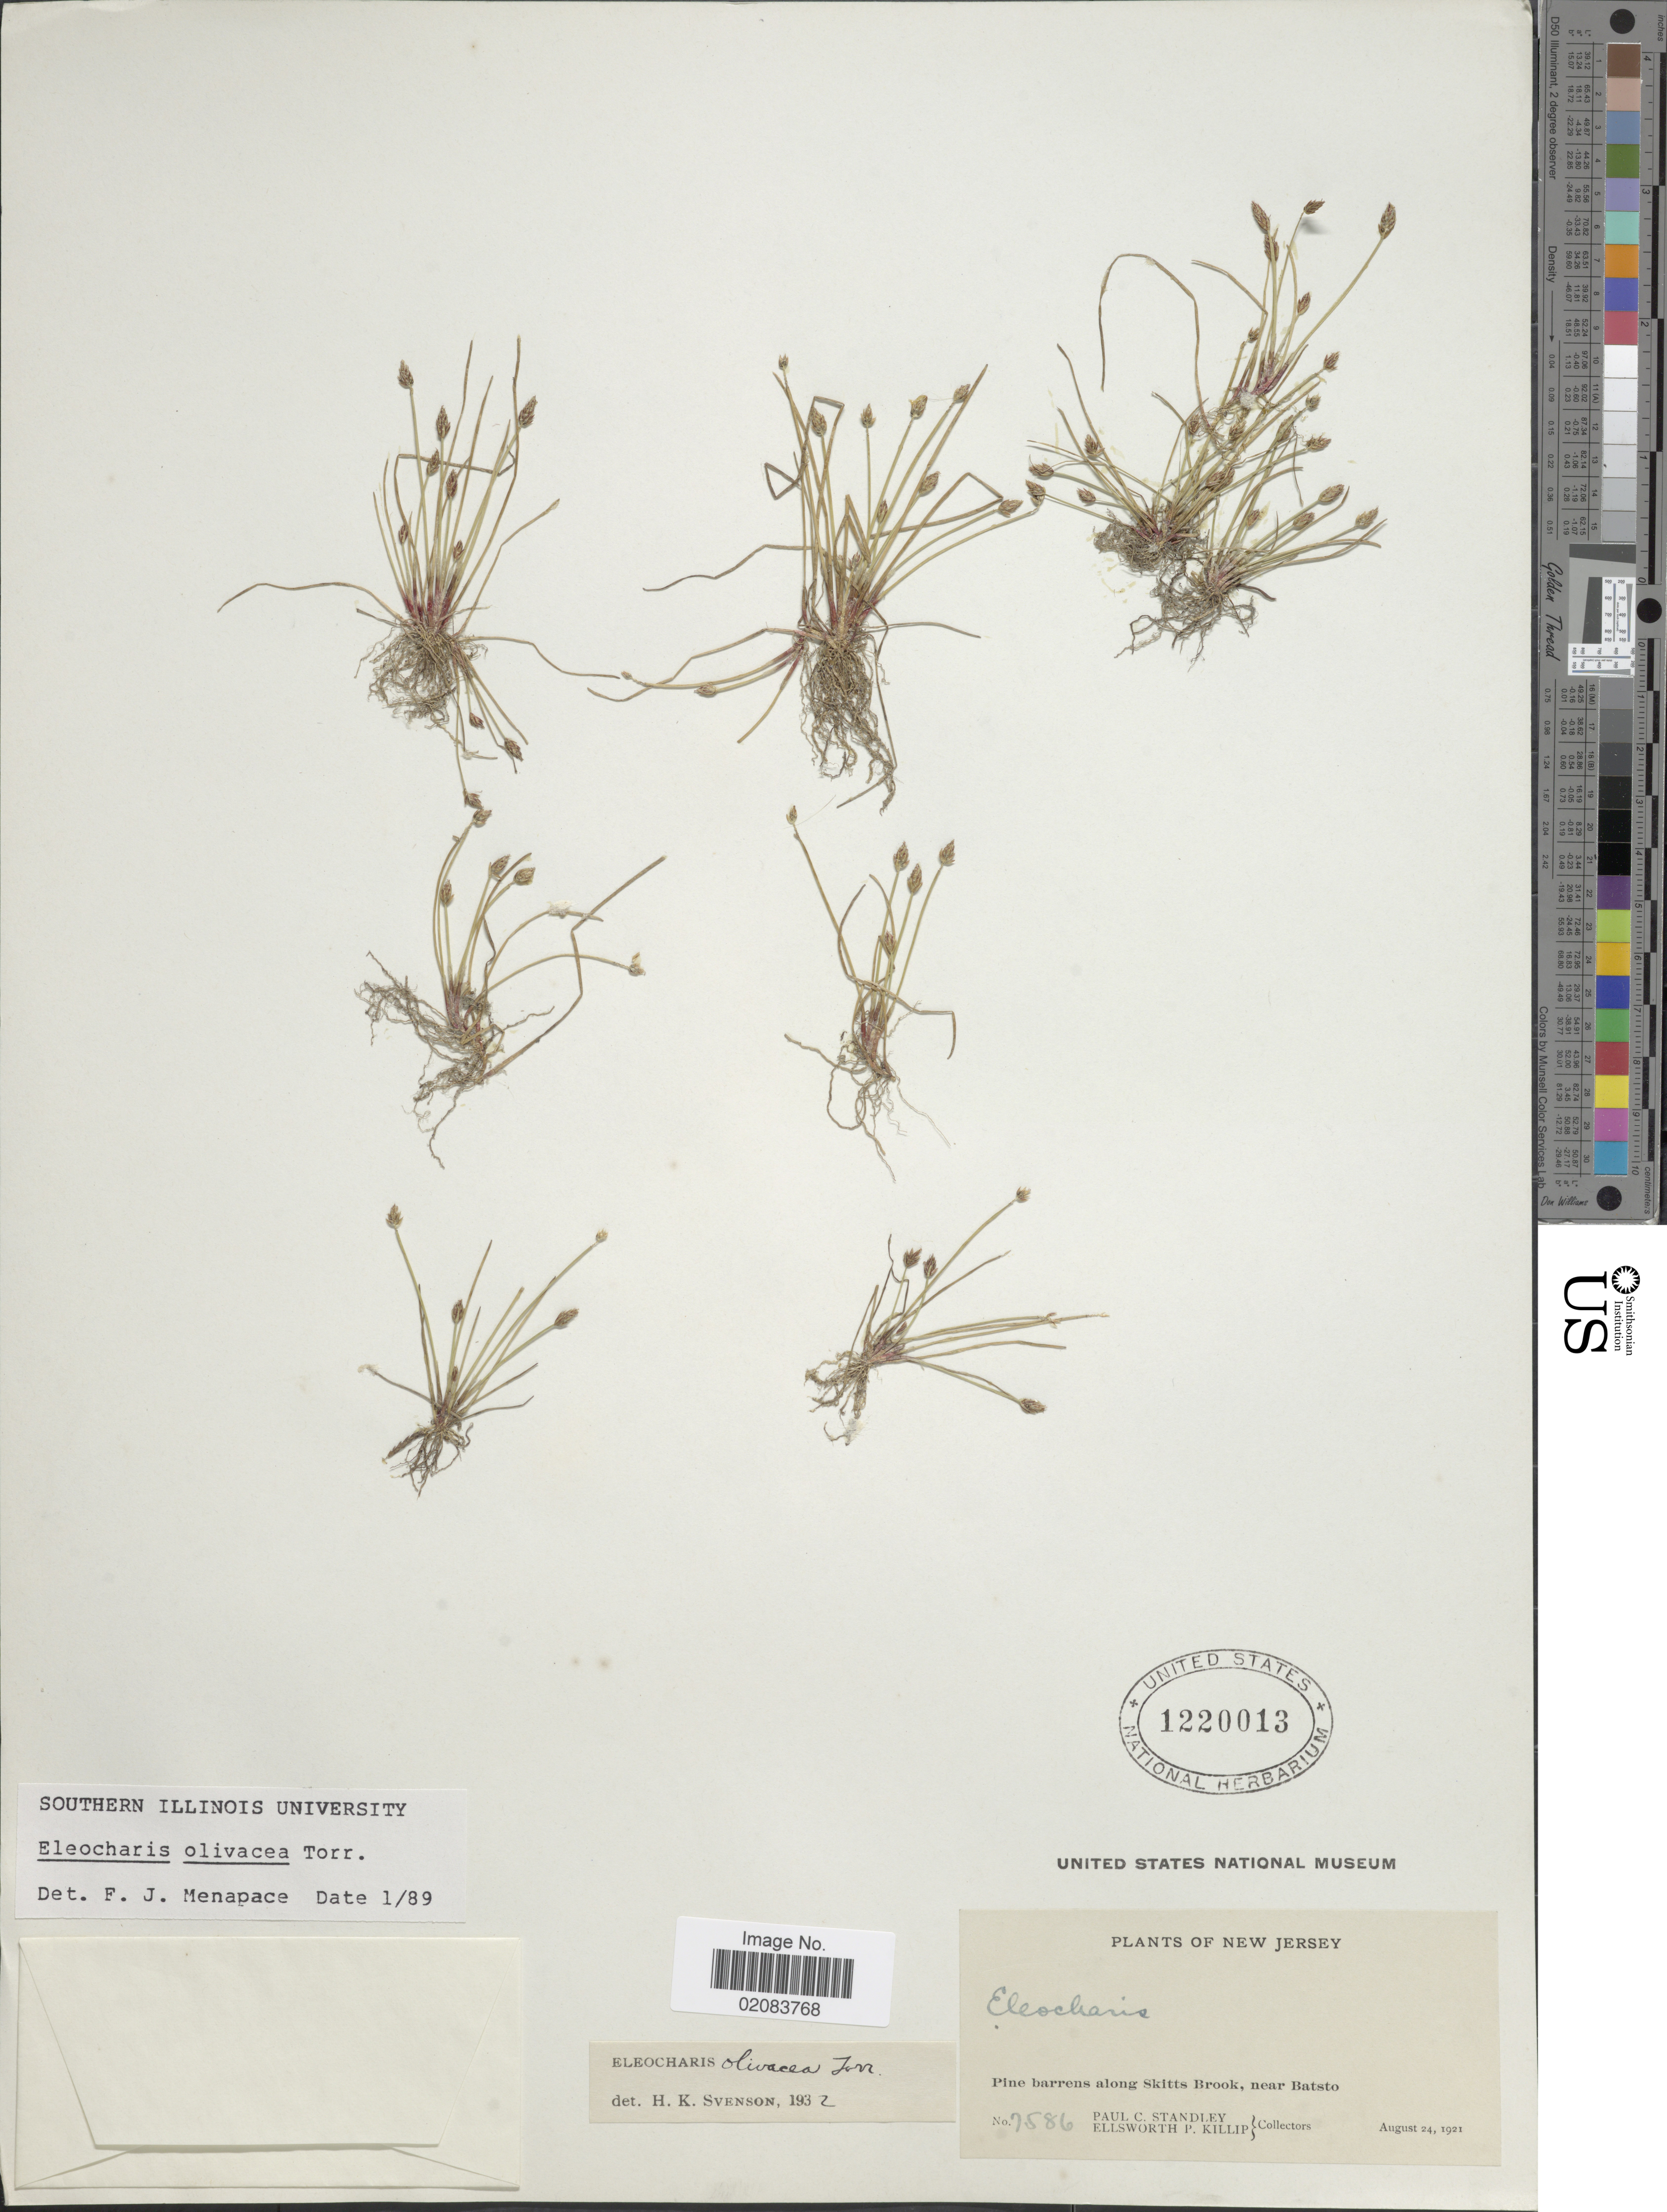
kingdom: Plantae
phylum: Tracheophyta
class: Liliopsida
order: Poales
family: Cyperaceae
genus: Eleocharis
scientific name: Eleocharis olivacea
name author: Torr.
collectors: P. C. Standley & E. P. Killip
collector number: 7586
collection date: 1921-08-24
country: United States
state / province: New Jersey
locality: Pine barrens along Skitts Brook, bear Batsto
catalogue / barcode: US 1220013